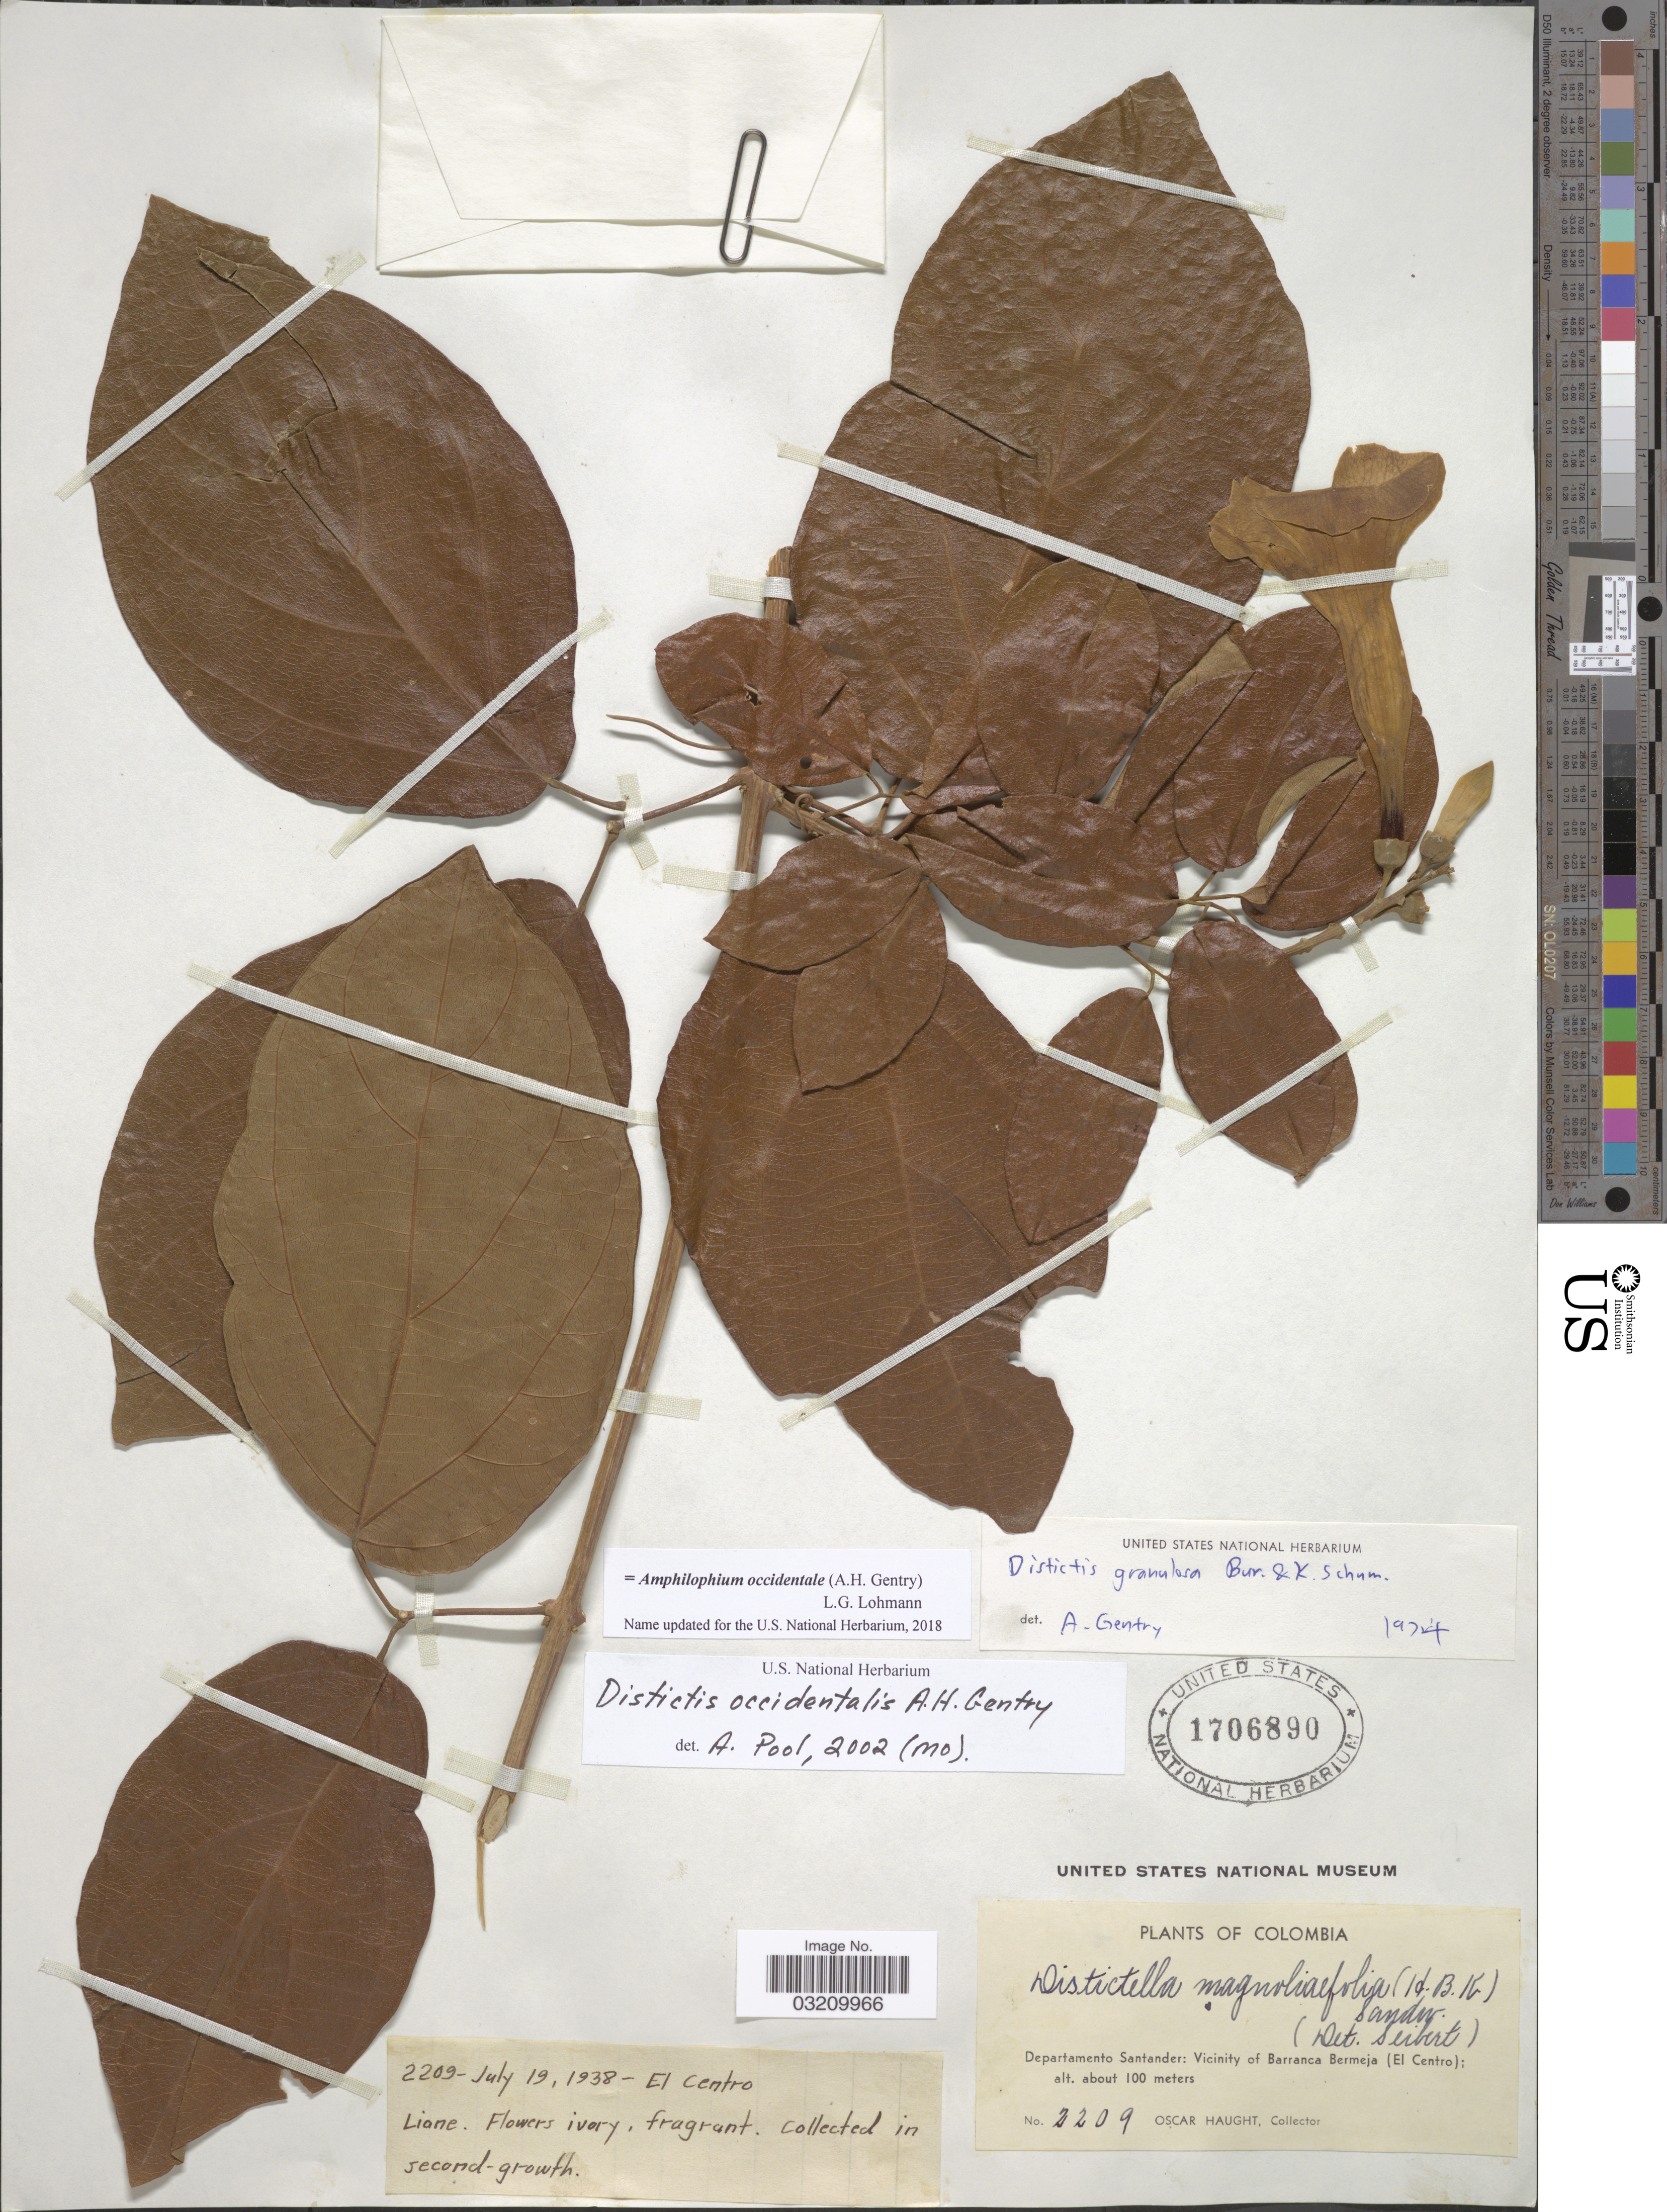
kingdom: Plantae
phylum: Tracheophyta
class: Magnoliopsida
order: Lamiales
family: Bignoniaceae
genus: Amphilophium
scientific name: Amphilophium occidentale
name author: (A.H. Gentry) L.G. Lohmann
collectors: O. L. Haught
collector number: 2209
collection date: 1938-07-19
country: Colombia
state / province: Santander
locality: Departamento Santander: Vicinity of Barranca Bermeja (El Centro).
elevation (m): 100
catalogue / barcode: US 1706890